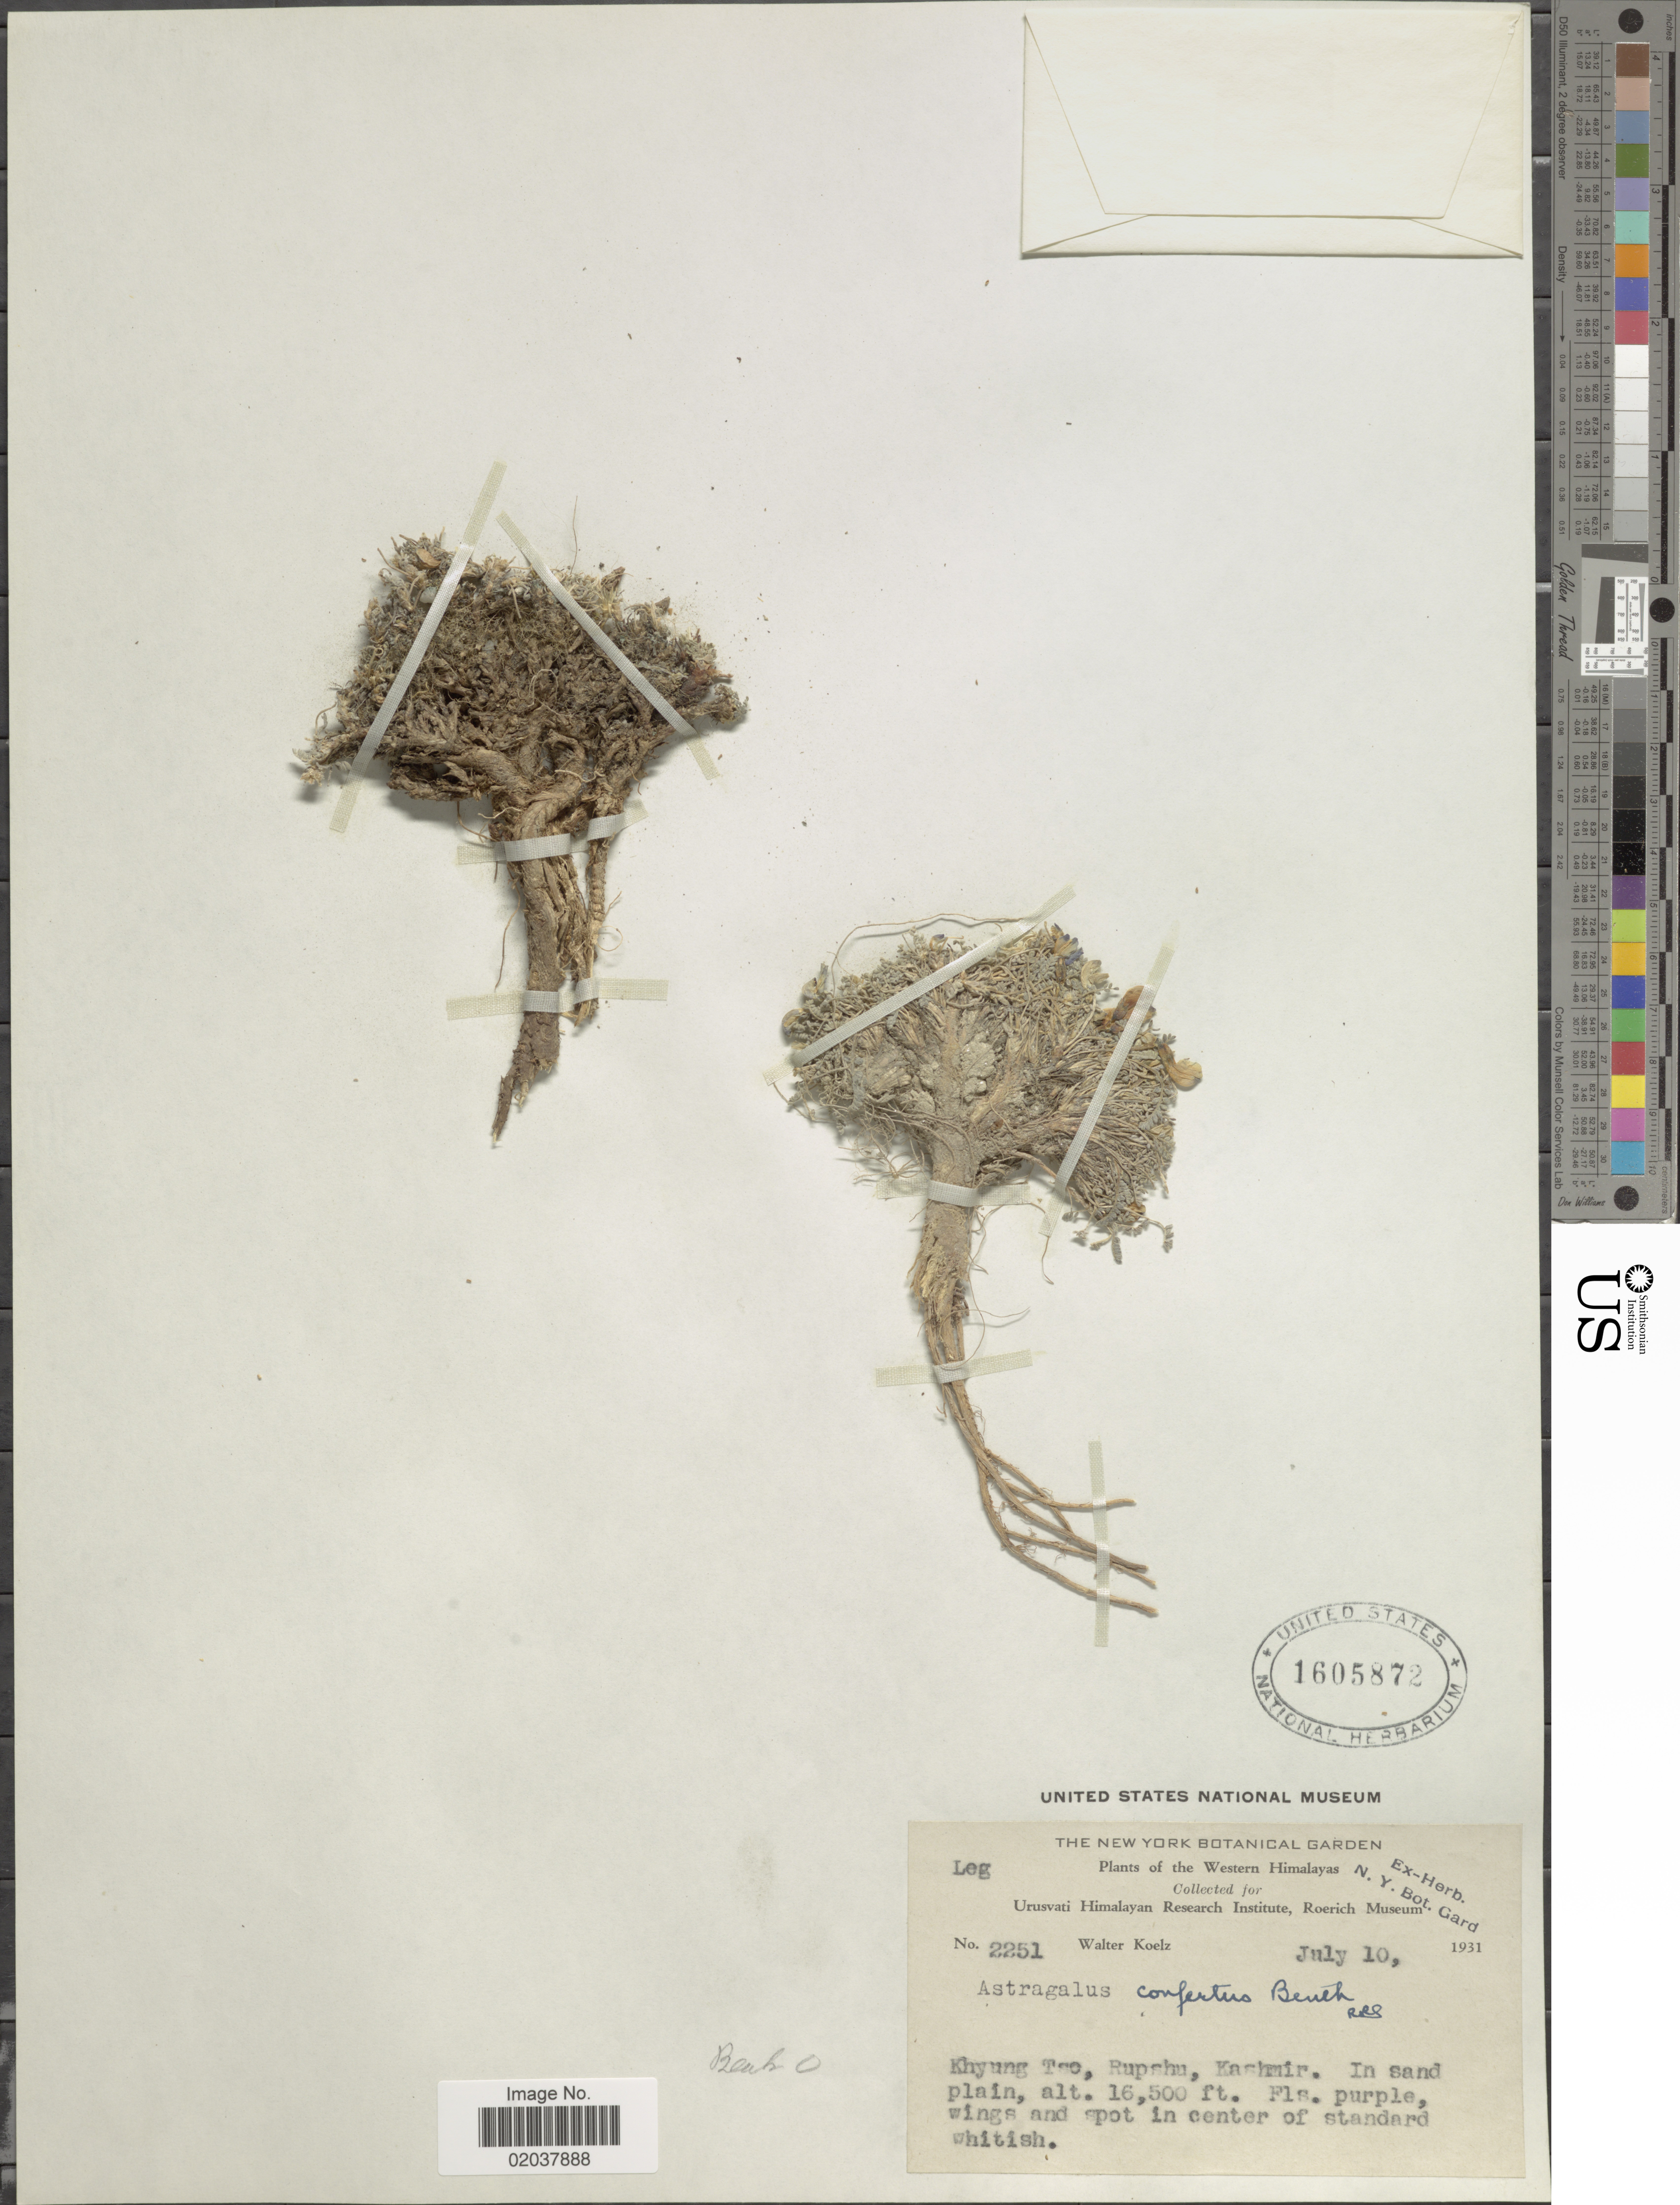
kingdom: Plantae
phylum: Tracheophyta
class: Magnoliopsida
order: Fabales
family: Fabaceae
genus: Astragalus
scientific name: Astragalus confertus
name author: Benth. ex Bunge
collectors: W. N. Koelz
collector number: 2251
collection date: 1931-07-10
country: India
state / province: Jammu and Kashmir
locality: Western Himalayas, Khyung Tso, Rupshu, Kashmir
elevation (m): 5029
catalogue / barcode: US 1605872